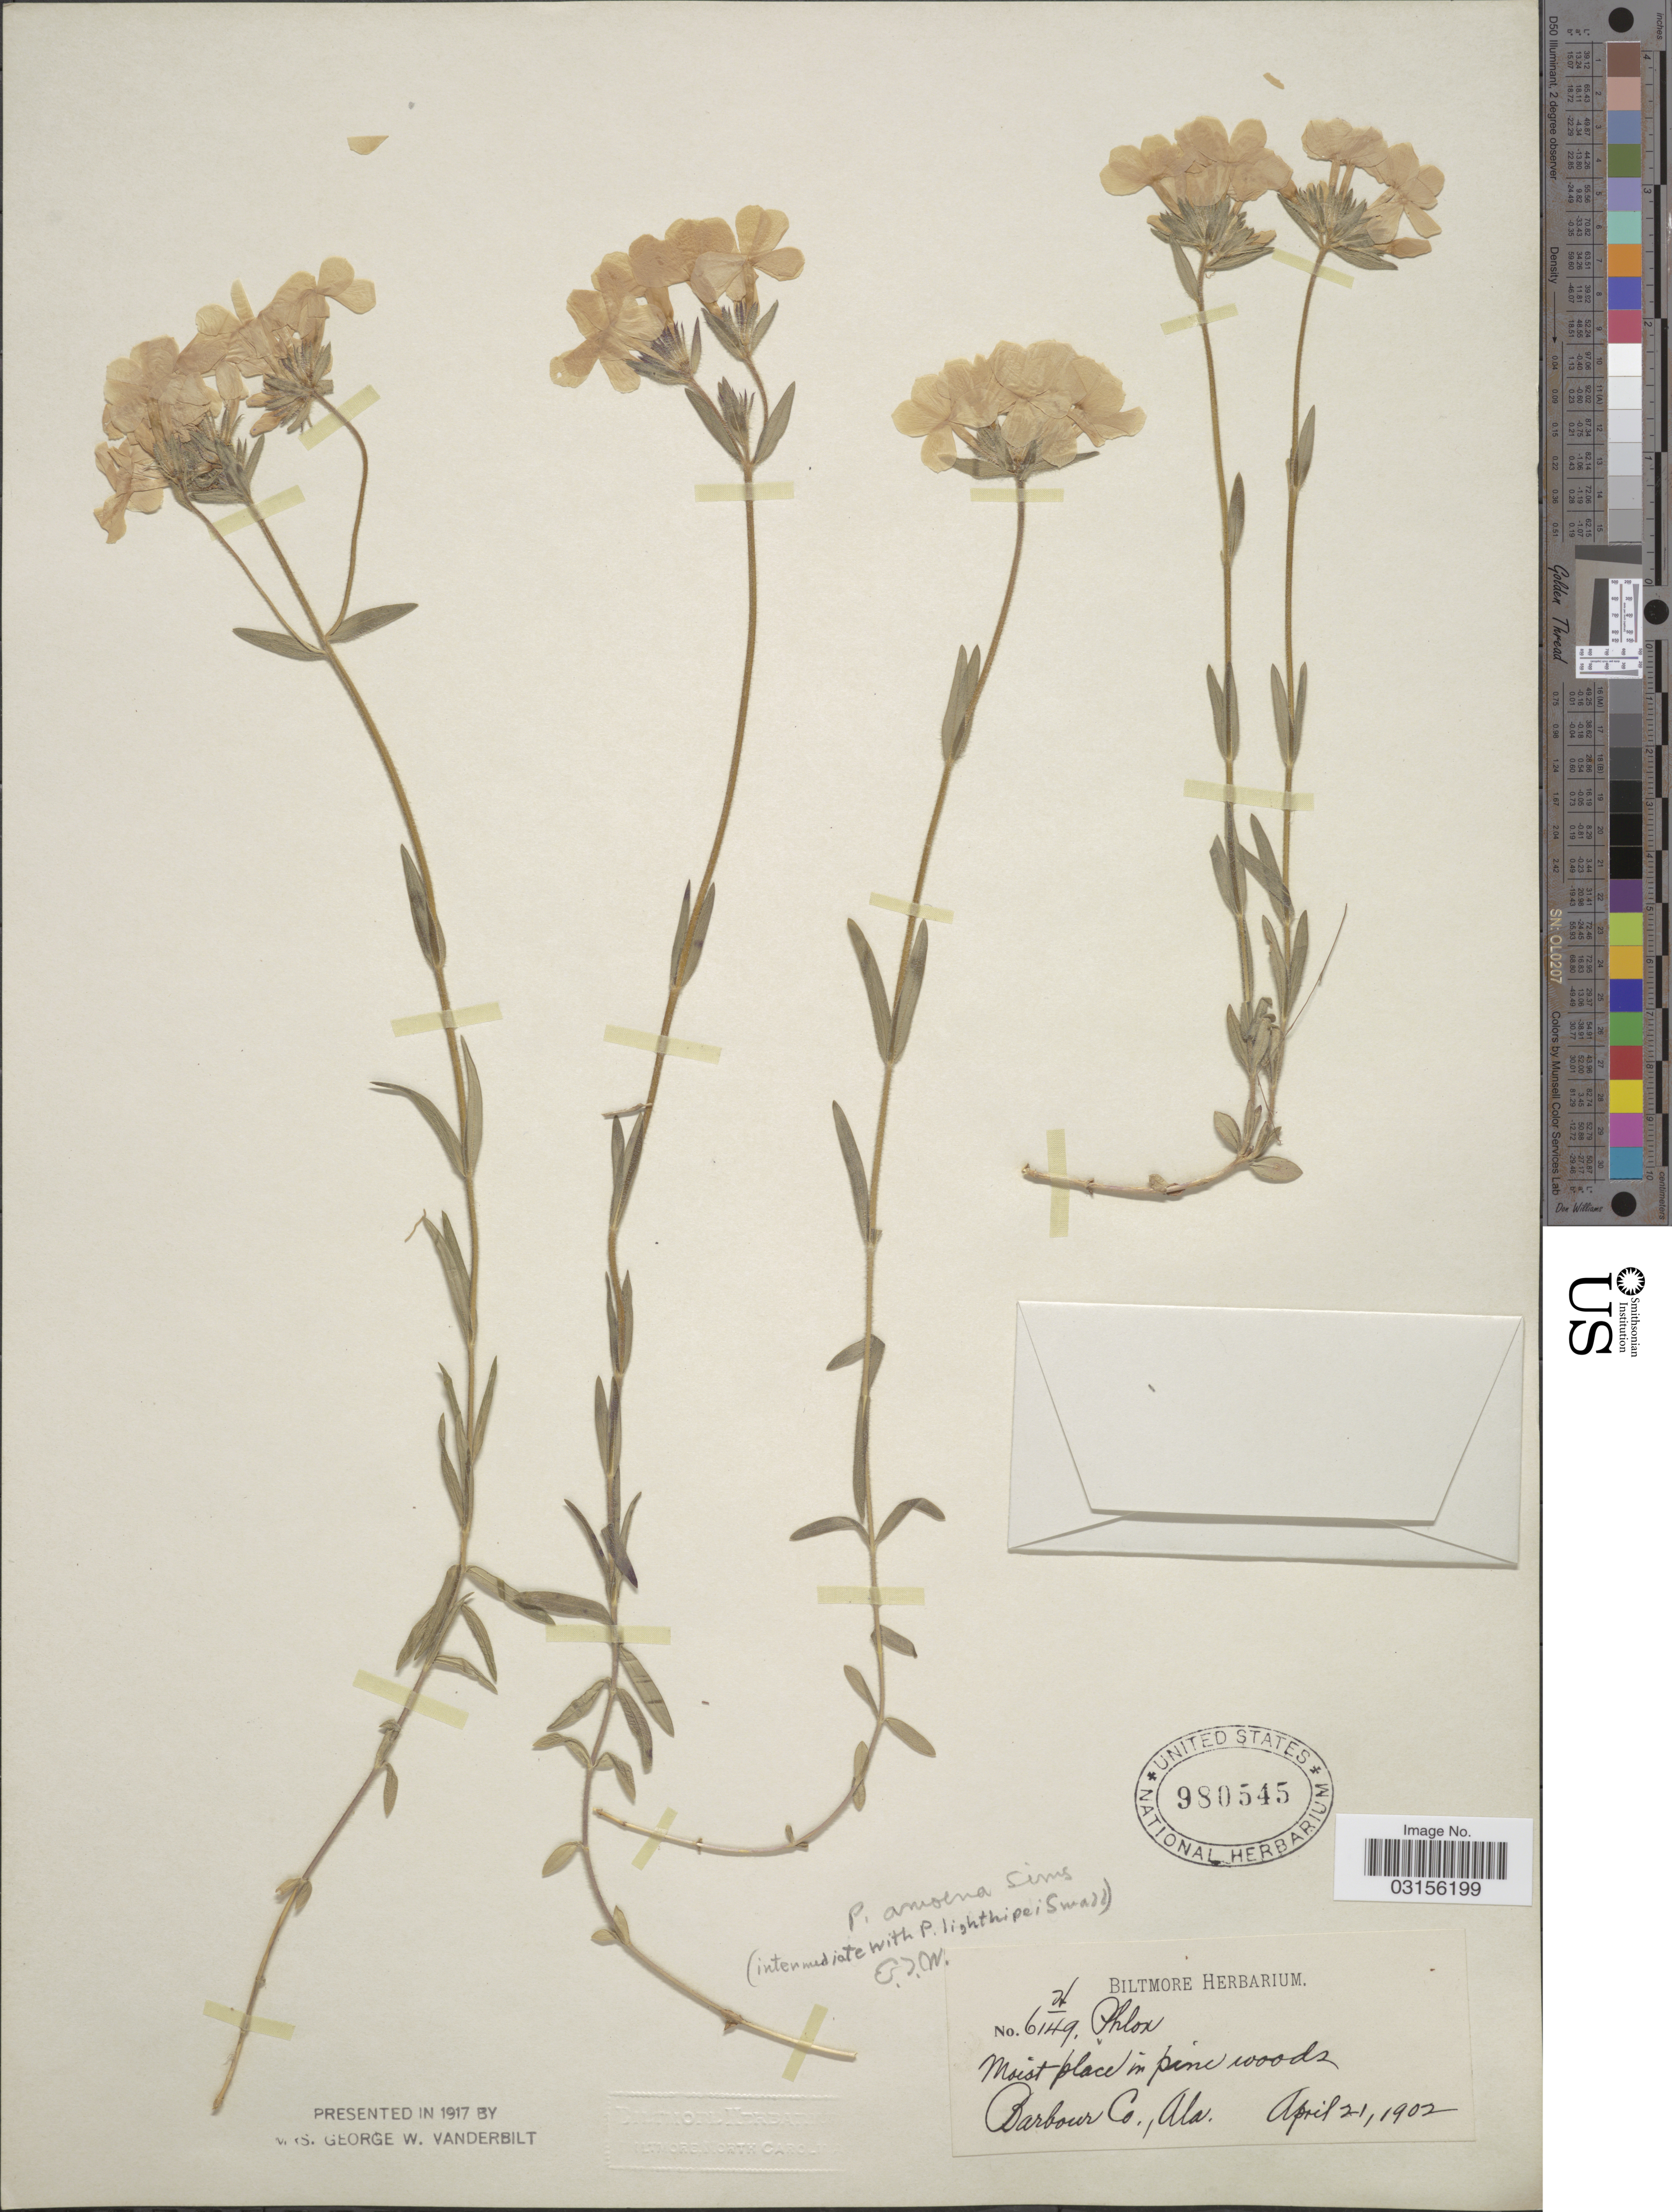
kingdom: Plantae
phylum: Tracheophyta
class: Magnoliopsida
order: Ericales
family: Polemoniaceae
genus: Phlox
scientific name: Phlox amoena subsp. lighthipei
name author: (Small) Wherry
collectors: ex herb. Biltmore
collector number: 6149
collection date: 1902-04-21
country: United States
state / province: Alabama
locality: Barbour Co.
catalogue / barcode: US 980545